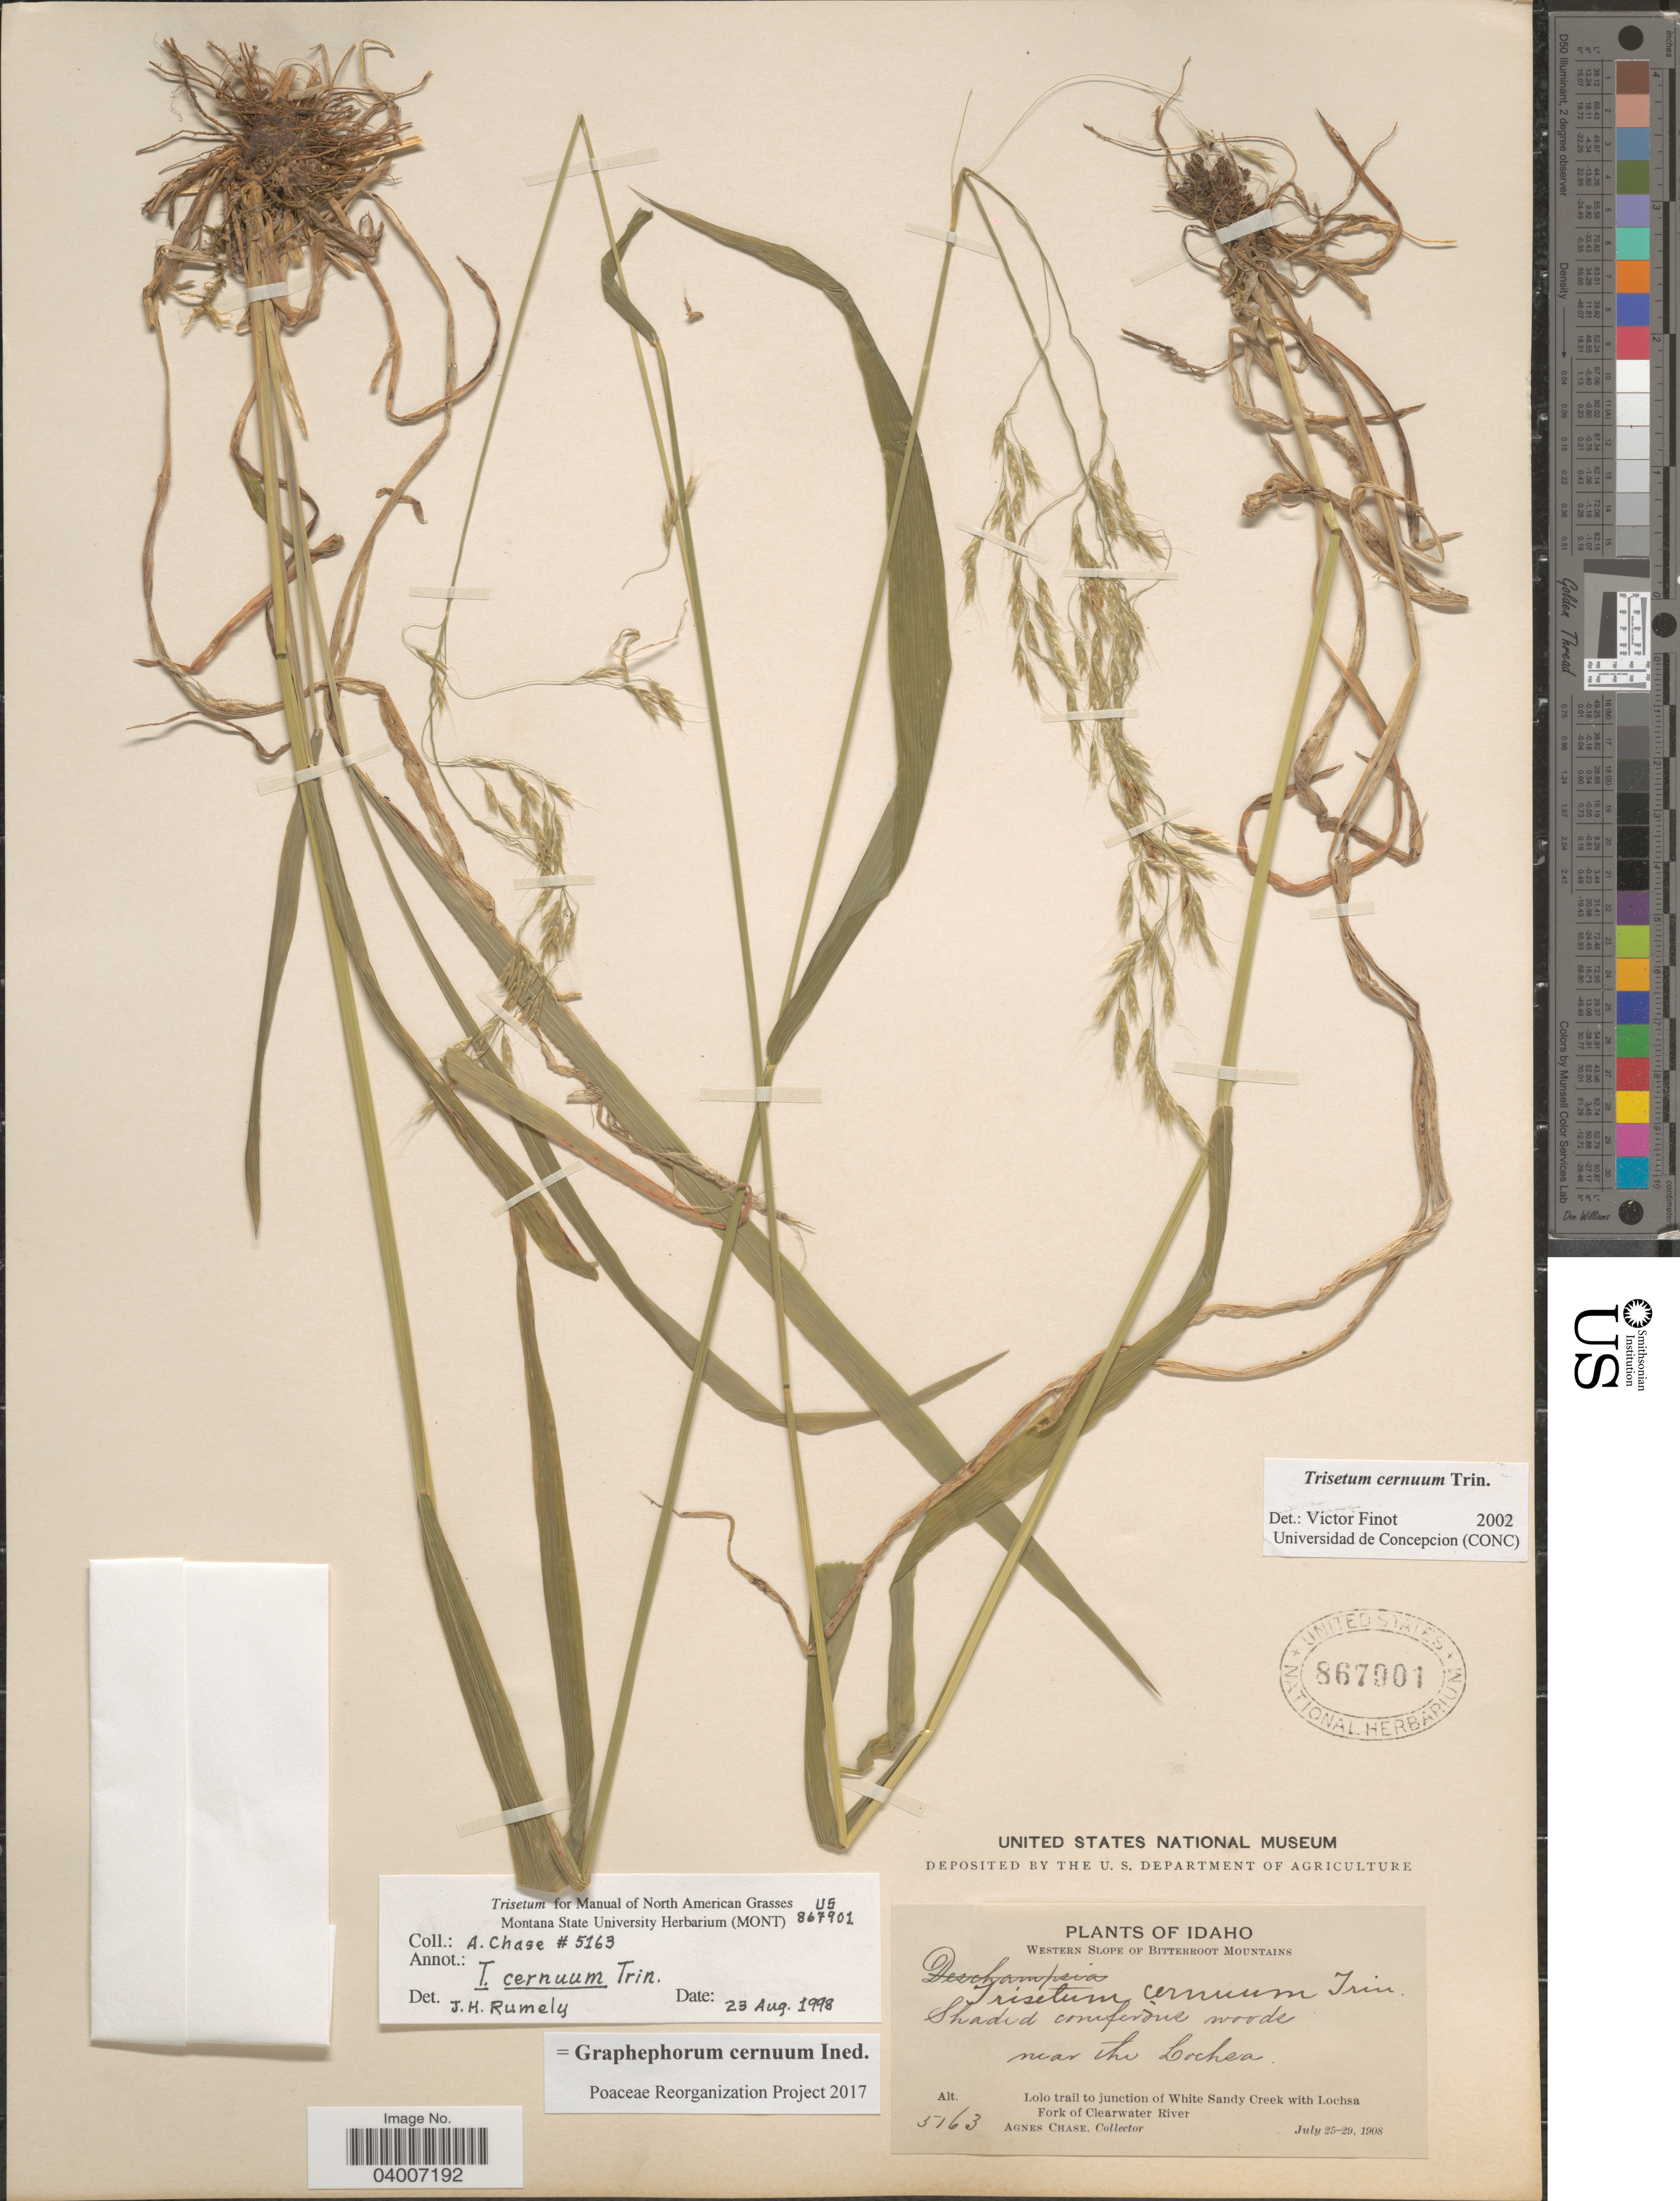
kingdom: Plantae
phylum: Tracheophyta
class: Liliopsida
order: Poales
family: Poaceae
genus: Graphephorum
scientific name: Graphephorum cernuum ined.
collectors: A. Chase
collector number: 5163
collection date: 1908-07-25/1908-07-29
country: United States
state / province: Idaho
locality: Western slope of Bitterroot Mountains. Shaded coniferous woods near the Lochsa. Lolo trail to junction of White Sandy Creek with Lochsa Fork of Clearwater River.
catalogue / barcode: US 867901